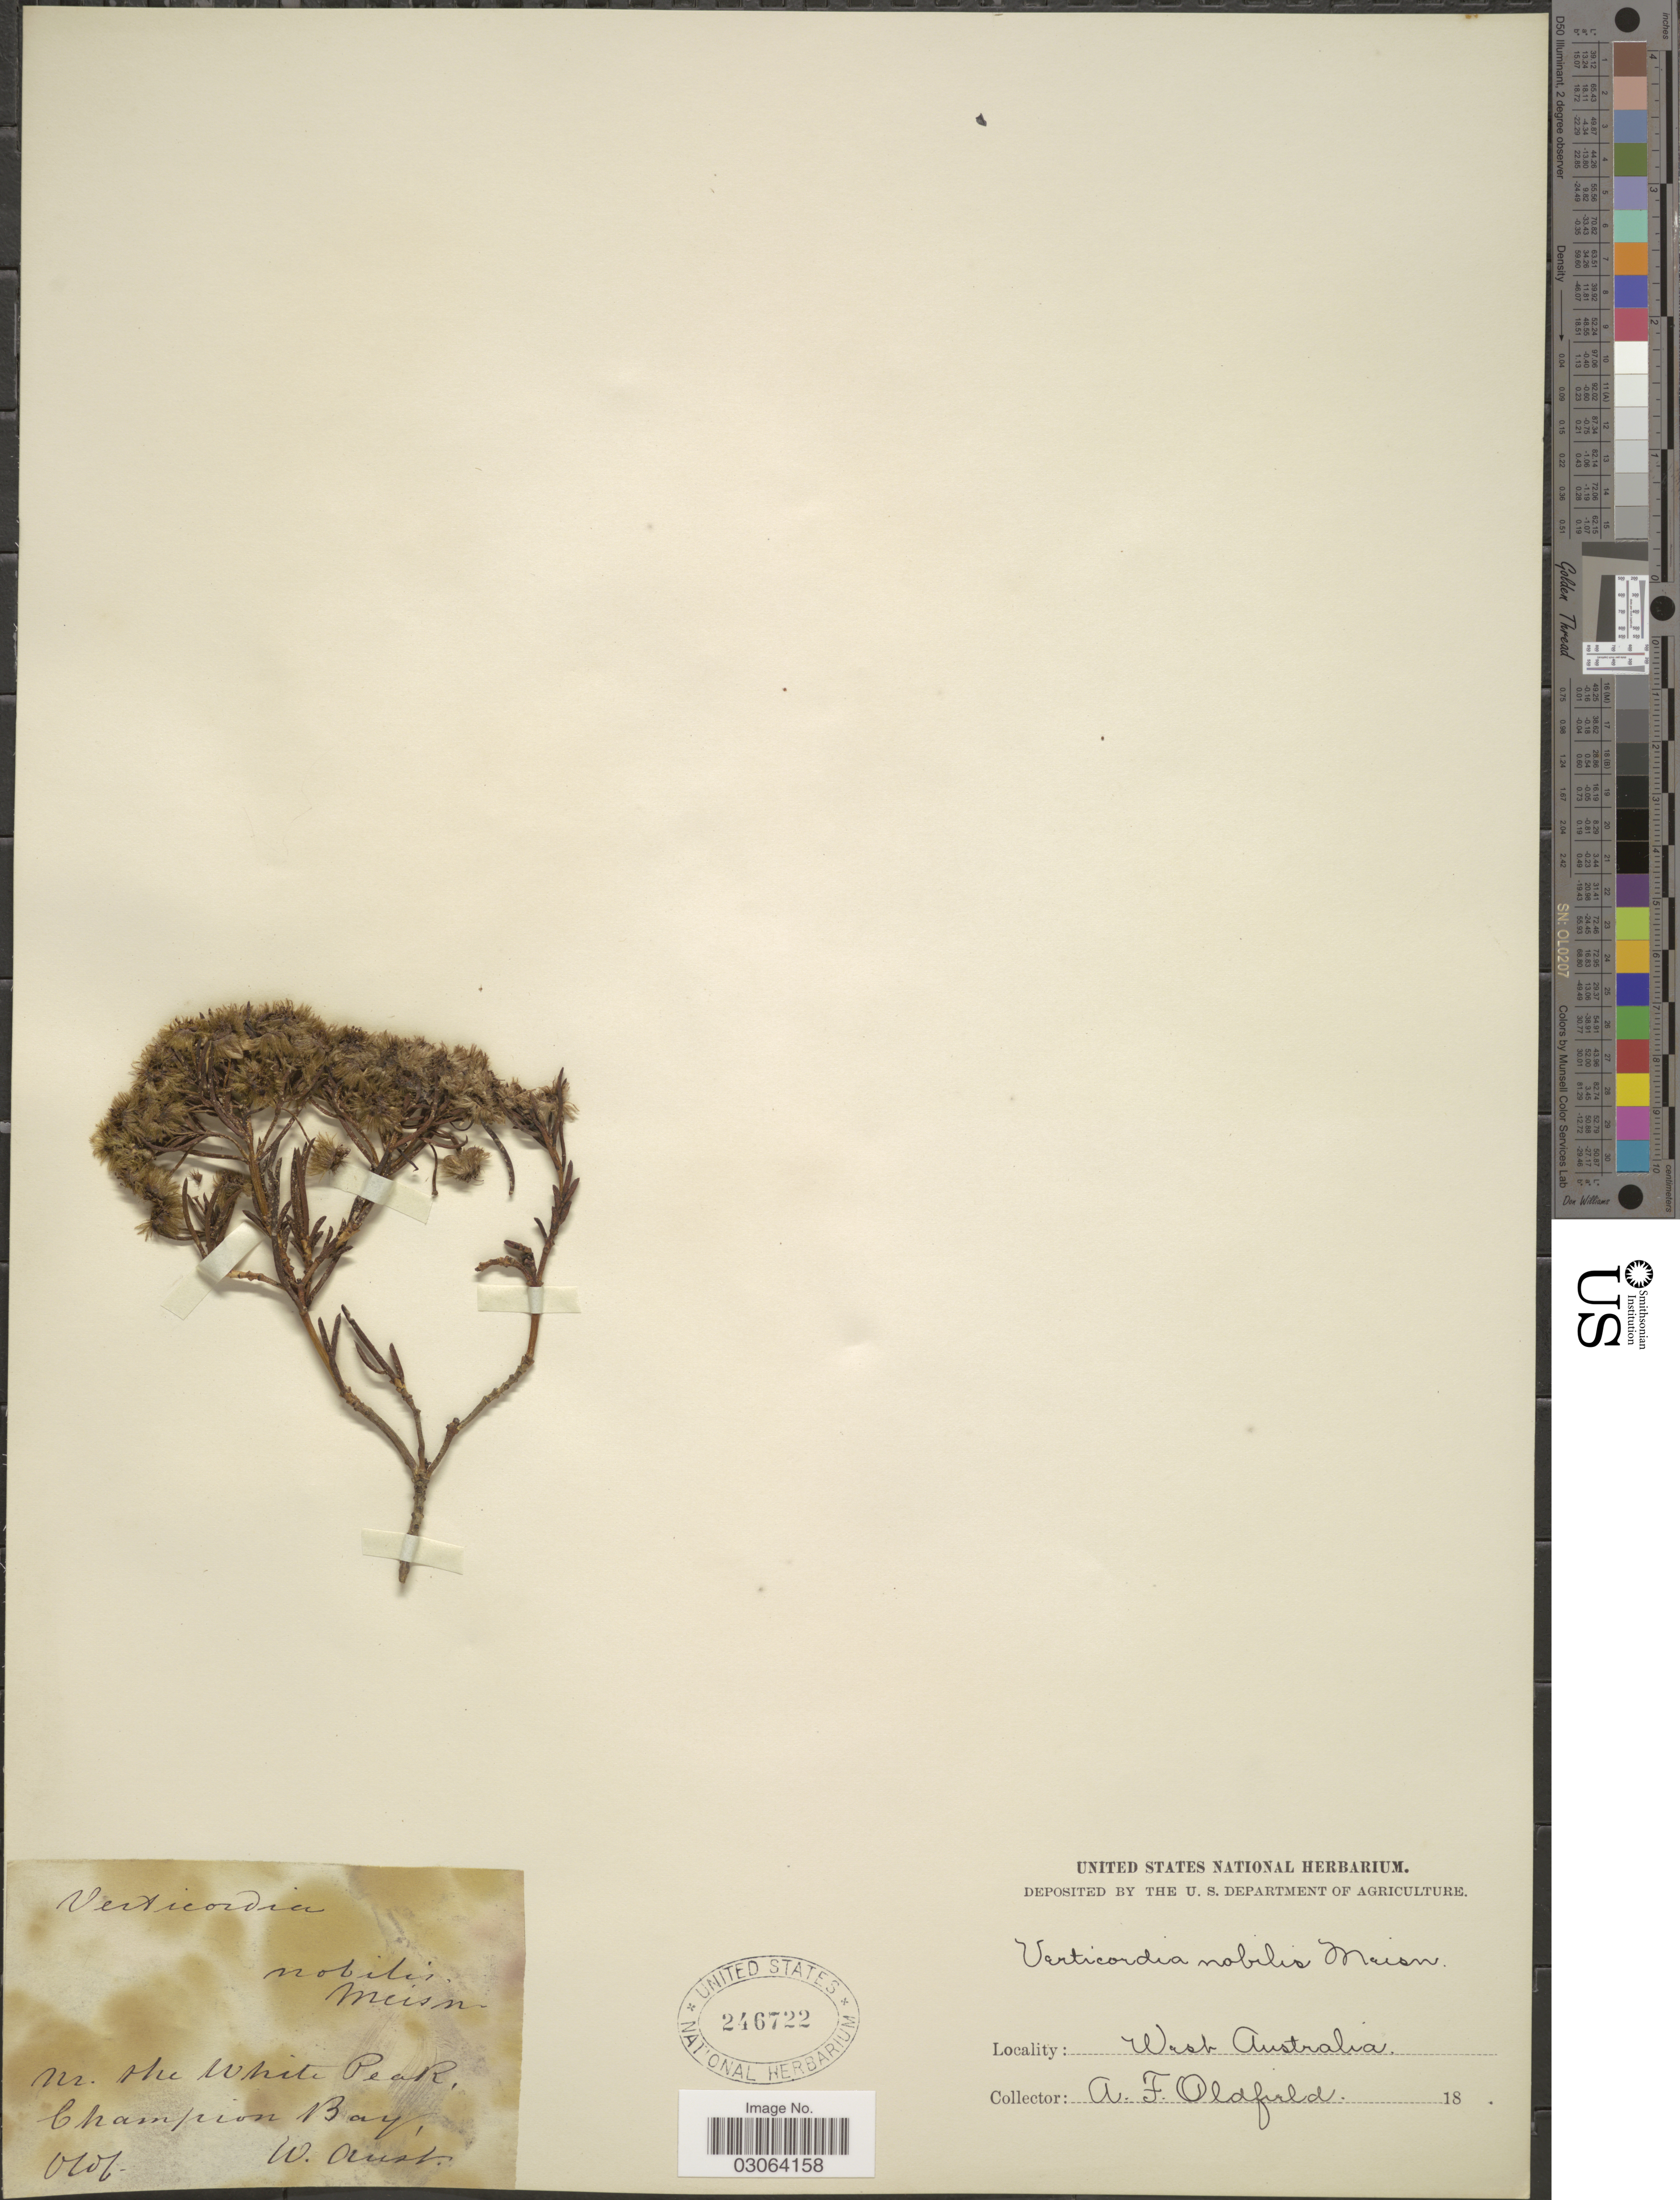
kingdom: Plantae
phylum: Tracheophyta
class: Magnoliopsida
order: Myrtales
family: Myrtaceae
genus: Verticordia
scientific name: Verticordia nobilis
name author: Meisn.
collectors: A. Oldfield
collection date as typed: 18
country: Australia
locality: Nr the White Peak, Champion Bay, West Australia.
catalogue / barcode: US 246722